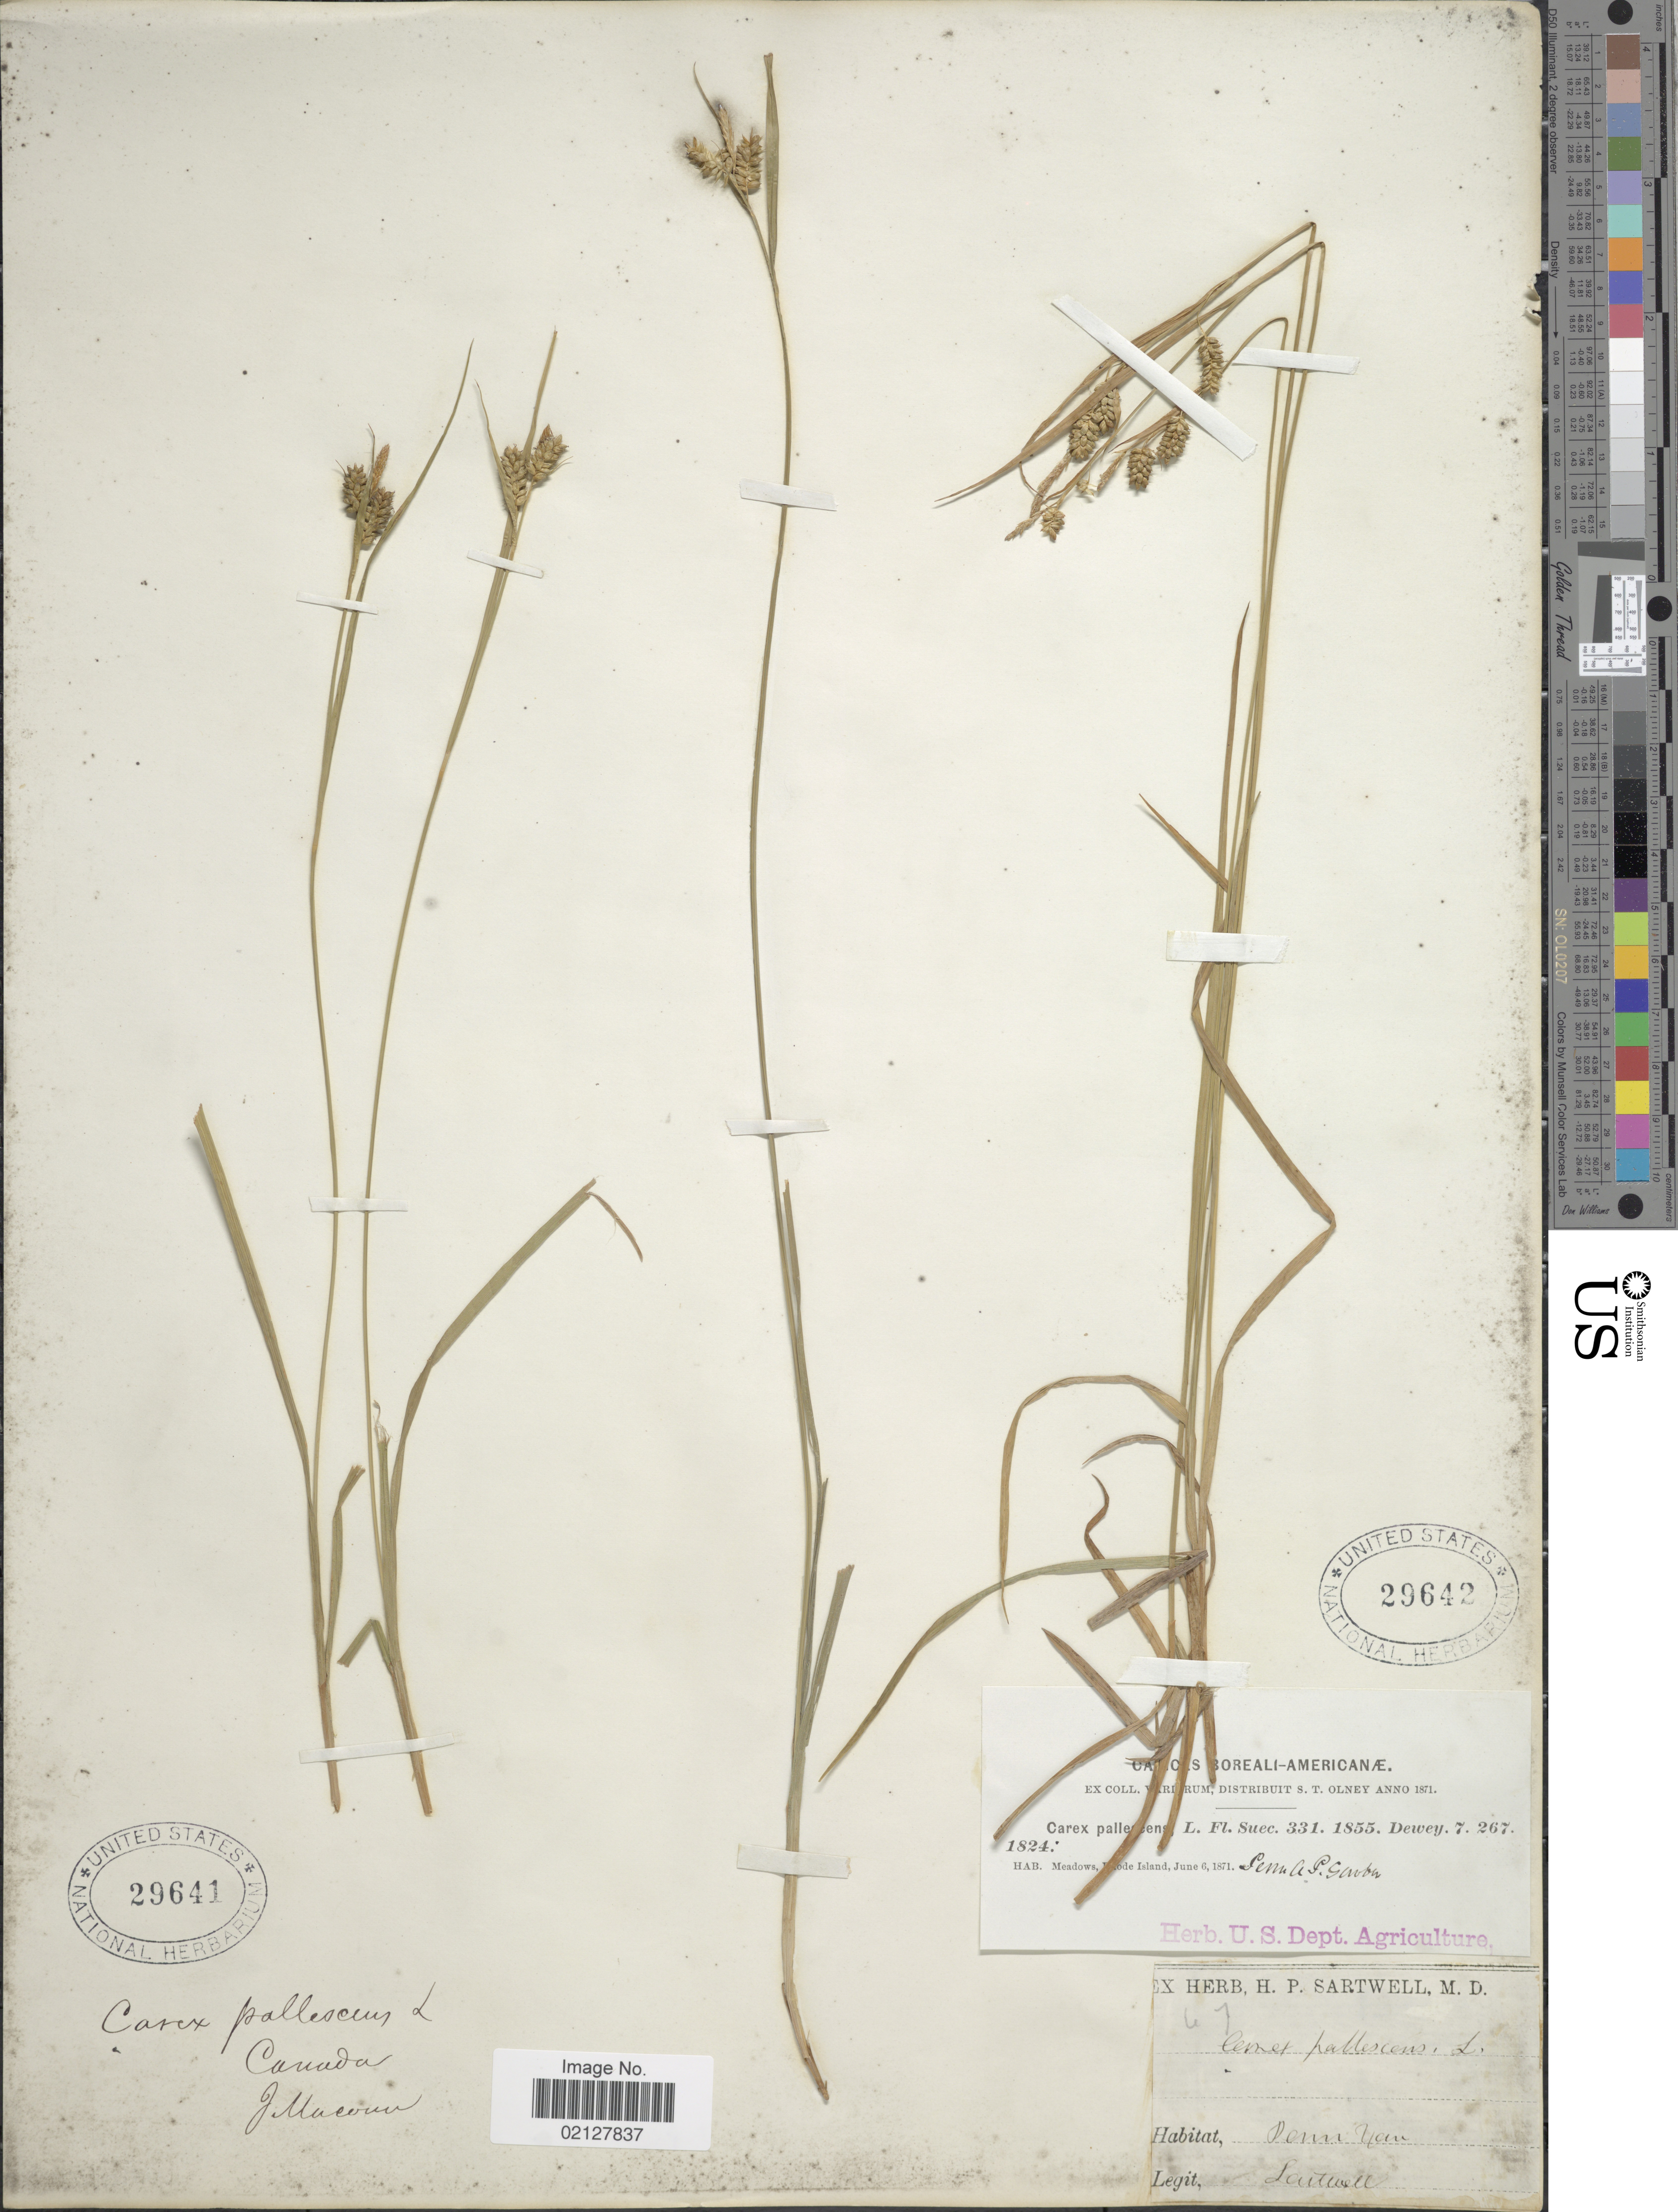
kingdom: Plantae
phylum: Tracheophyta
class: Liliopsida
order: Poales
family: Cyperaceae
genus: Carex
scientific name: Carex pallescens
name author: L.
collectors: Sartwell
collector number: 1824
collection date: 1871-06-06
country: United States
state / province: New York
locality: Penn Yan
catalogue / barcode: US 29642-2